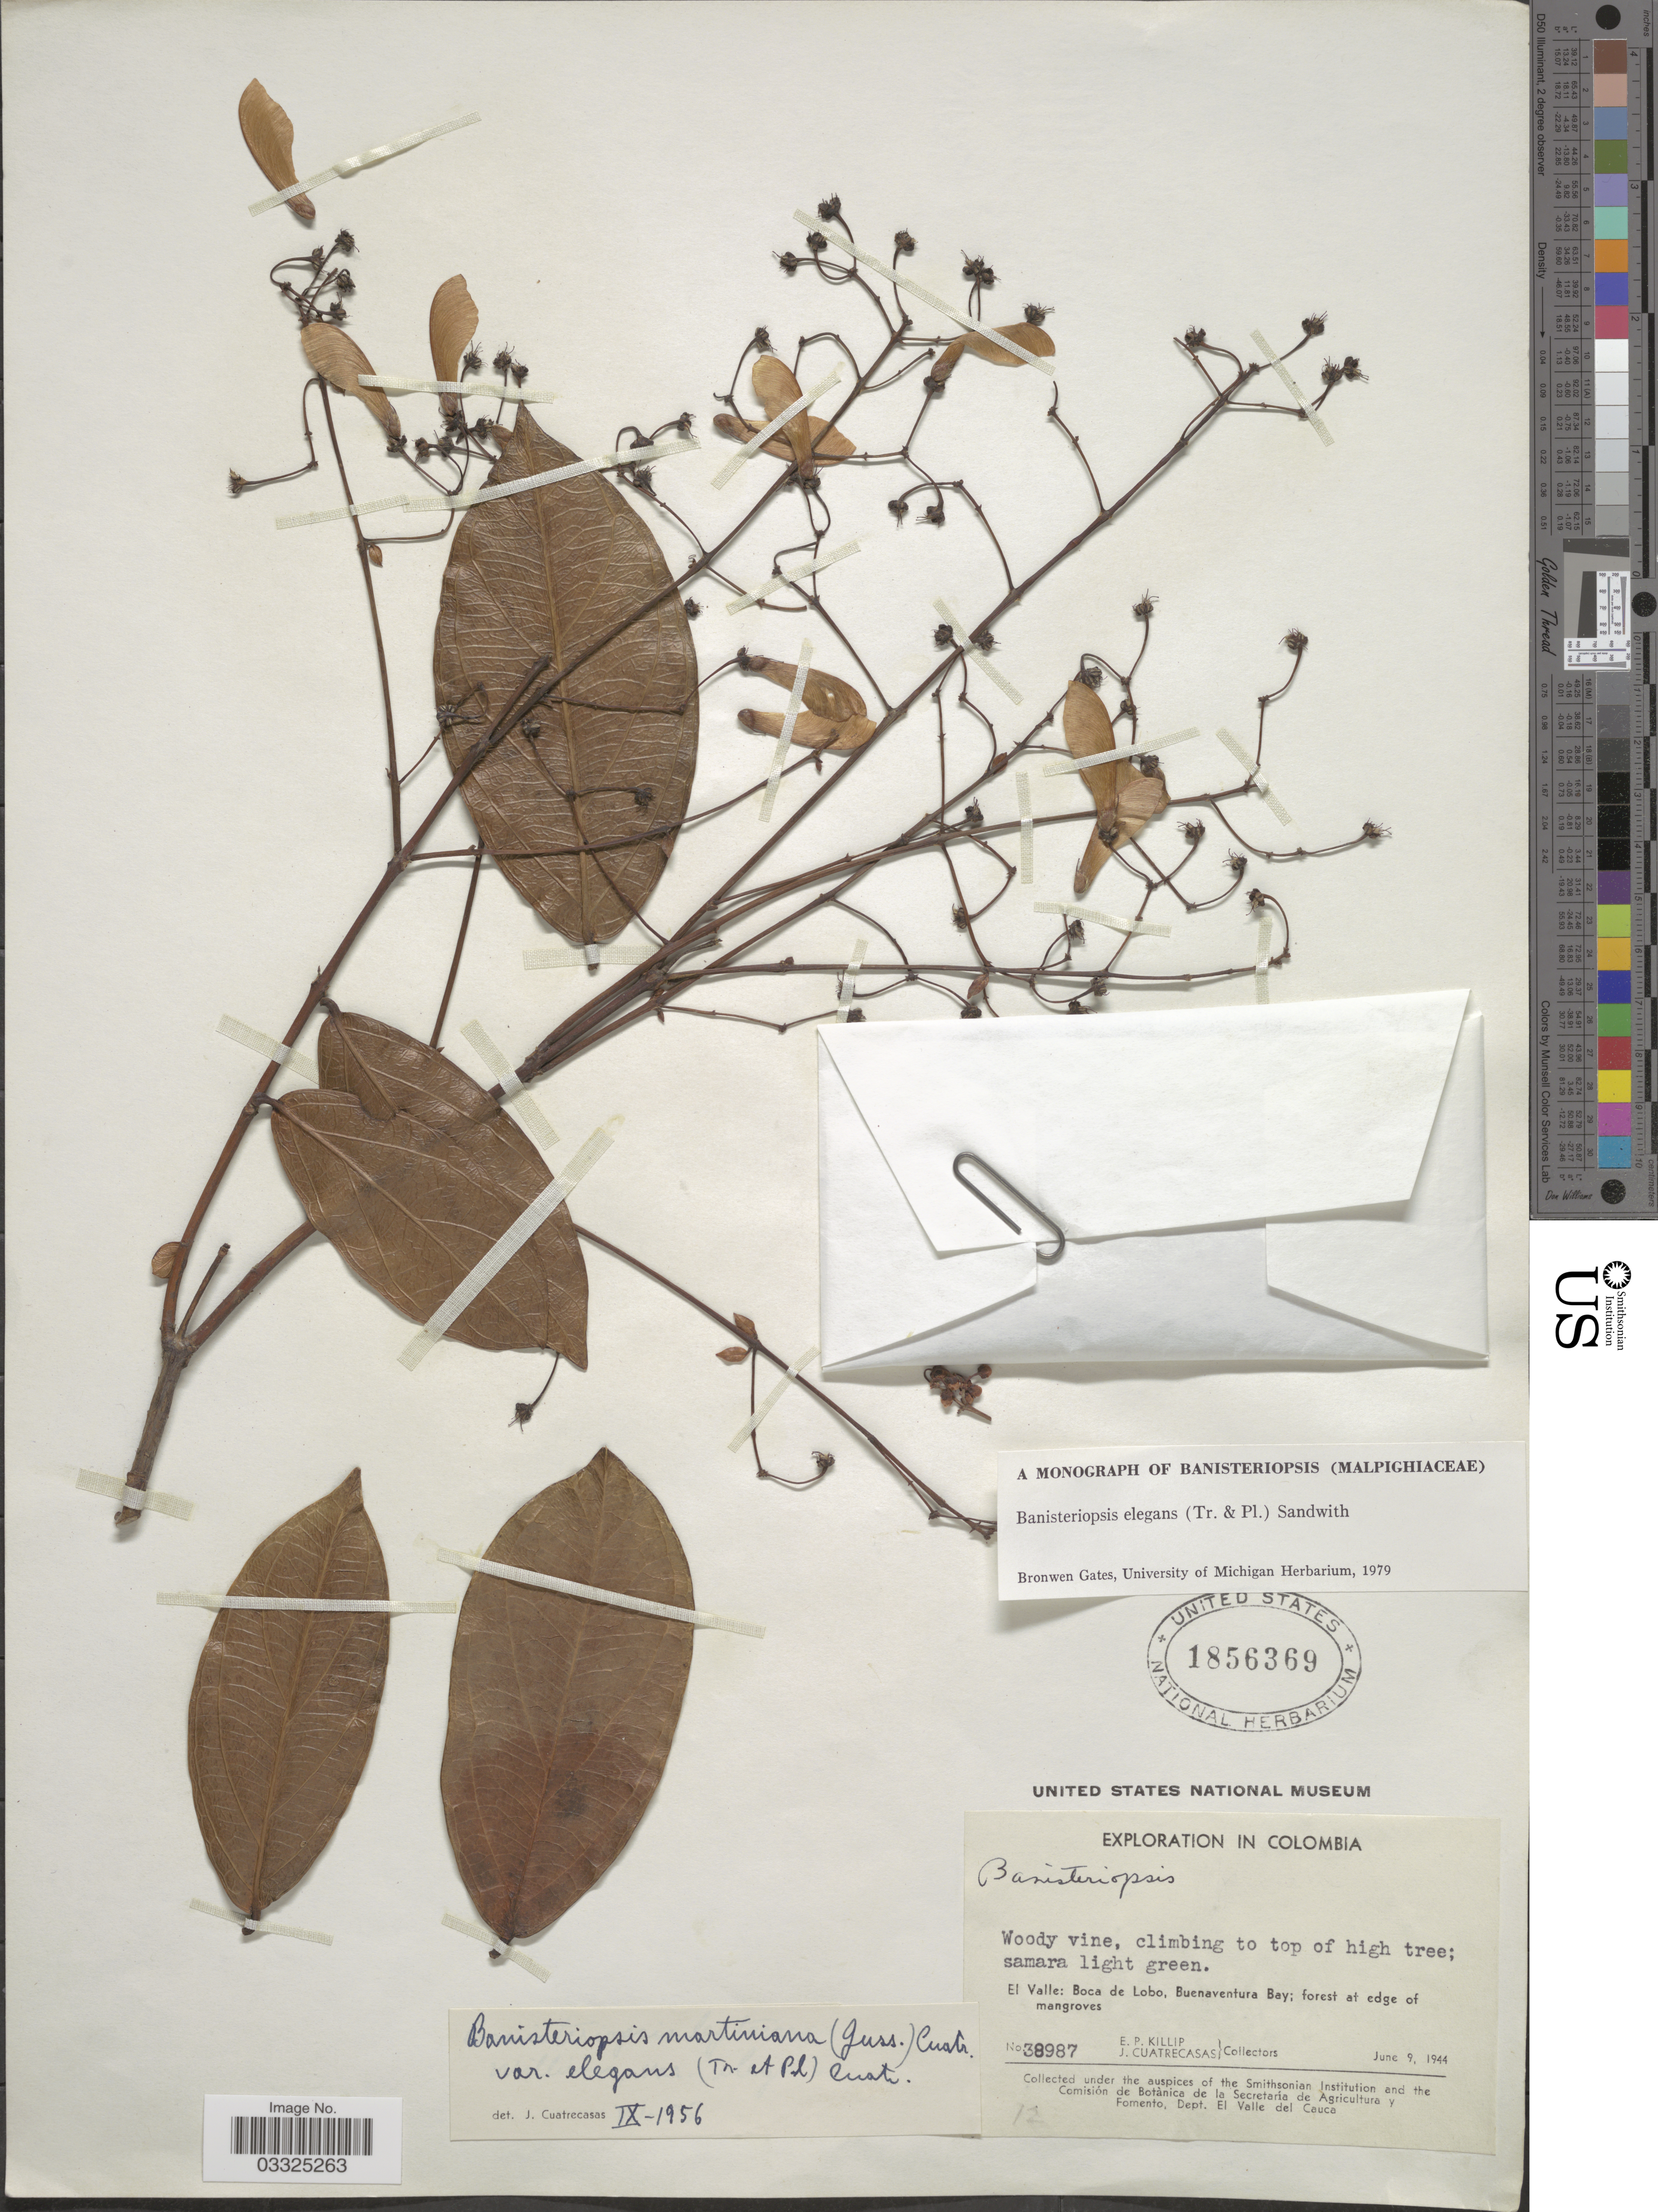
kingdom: Plantae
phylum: Tracheophyta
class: Magnoliopsida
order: Malpighiales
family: Malpighiaceae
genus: Banisteriopsis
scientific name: Banisteriopsis elegans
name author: (Triana & Planch.) Sandwith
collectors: E. P. Killip & J. Cuatrecasas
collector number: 38987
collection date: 1944-06-09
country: Colombia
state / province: Valle del Cauca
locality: El Valle: Boca de Lobo, Buenaventura Bay.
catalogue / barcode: US 1856369